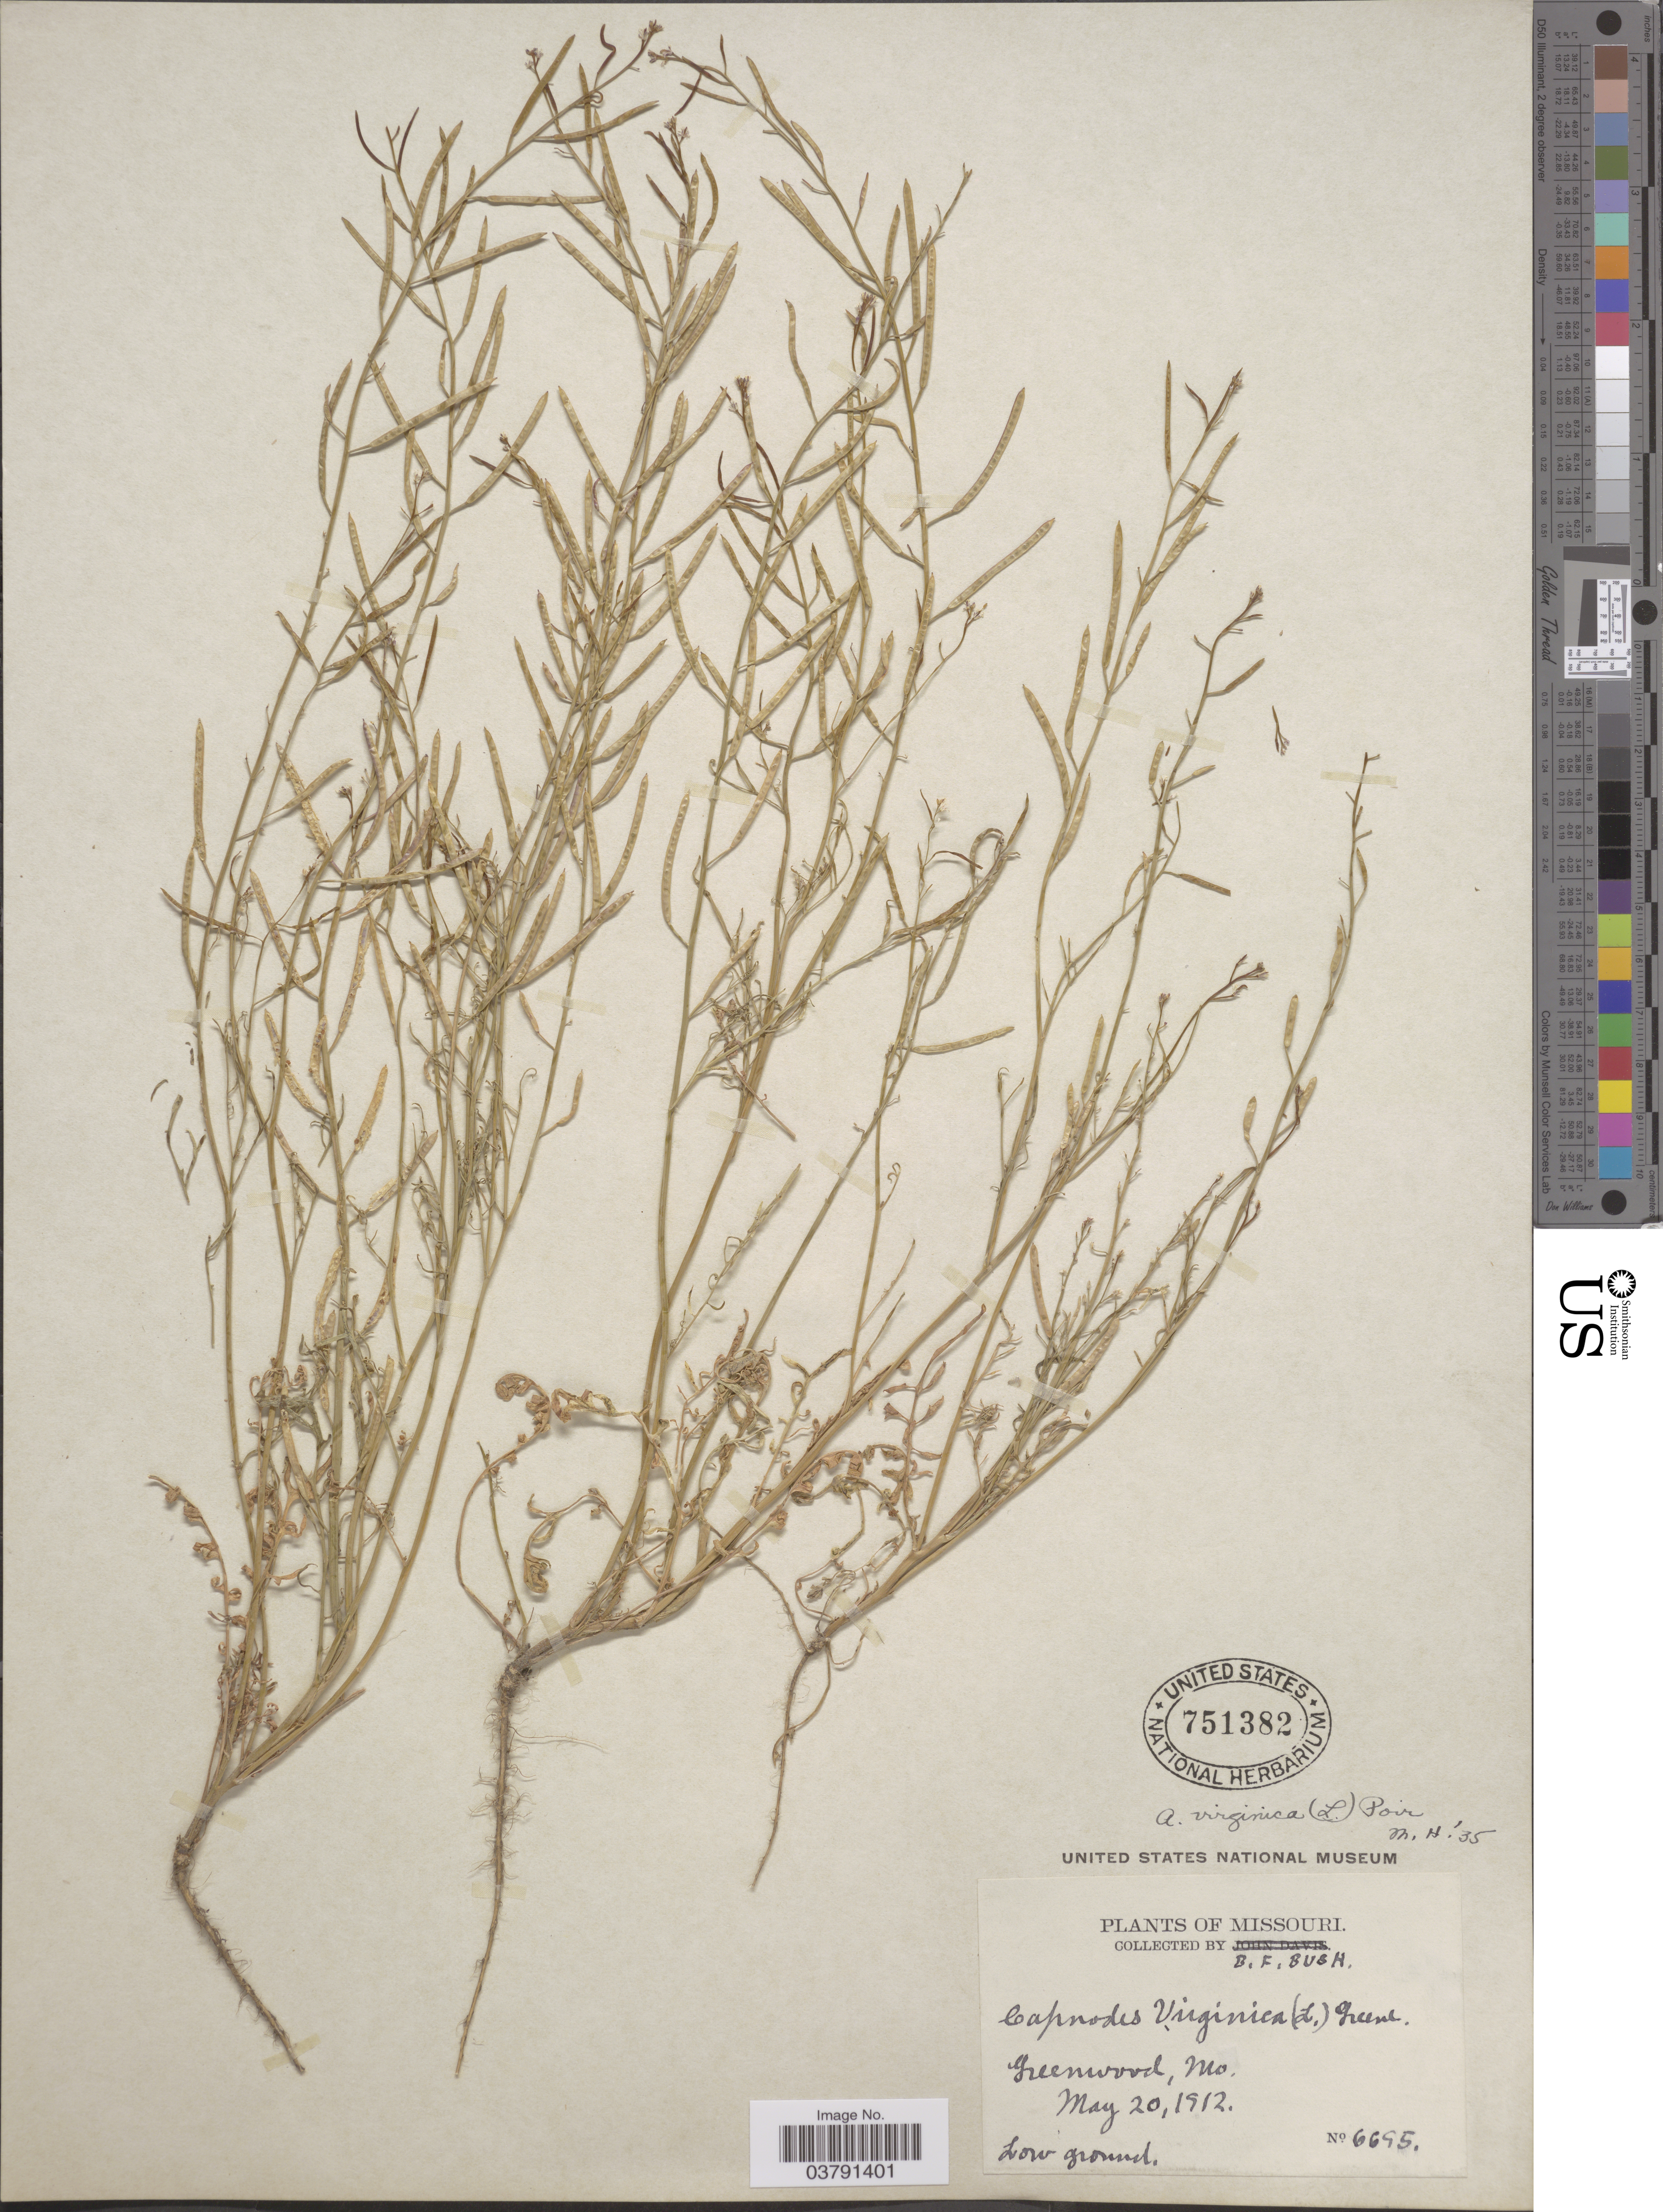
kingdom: Plantae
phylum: Tracheophyta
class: Magnoliopsida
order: Brassicales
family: Brassicaceae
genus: Planodes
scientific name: Planodes virginicum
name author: (L.) Greene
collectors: B. F. Bush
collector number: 6695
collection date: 1912-05-20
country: United States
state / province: Missouri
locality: Greenwood.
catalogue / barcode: US 751382